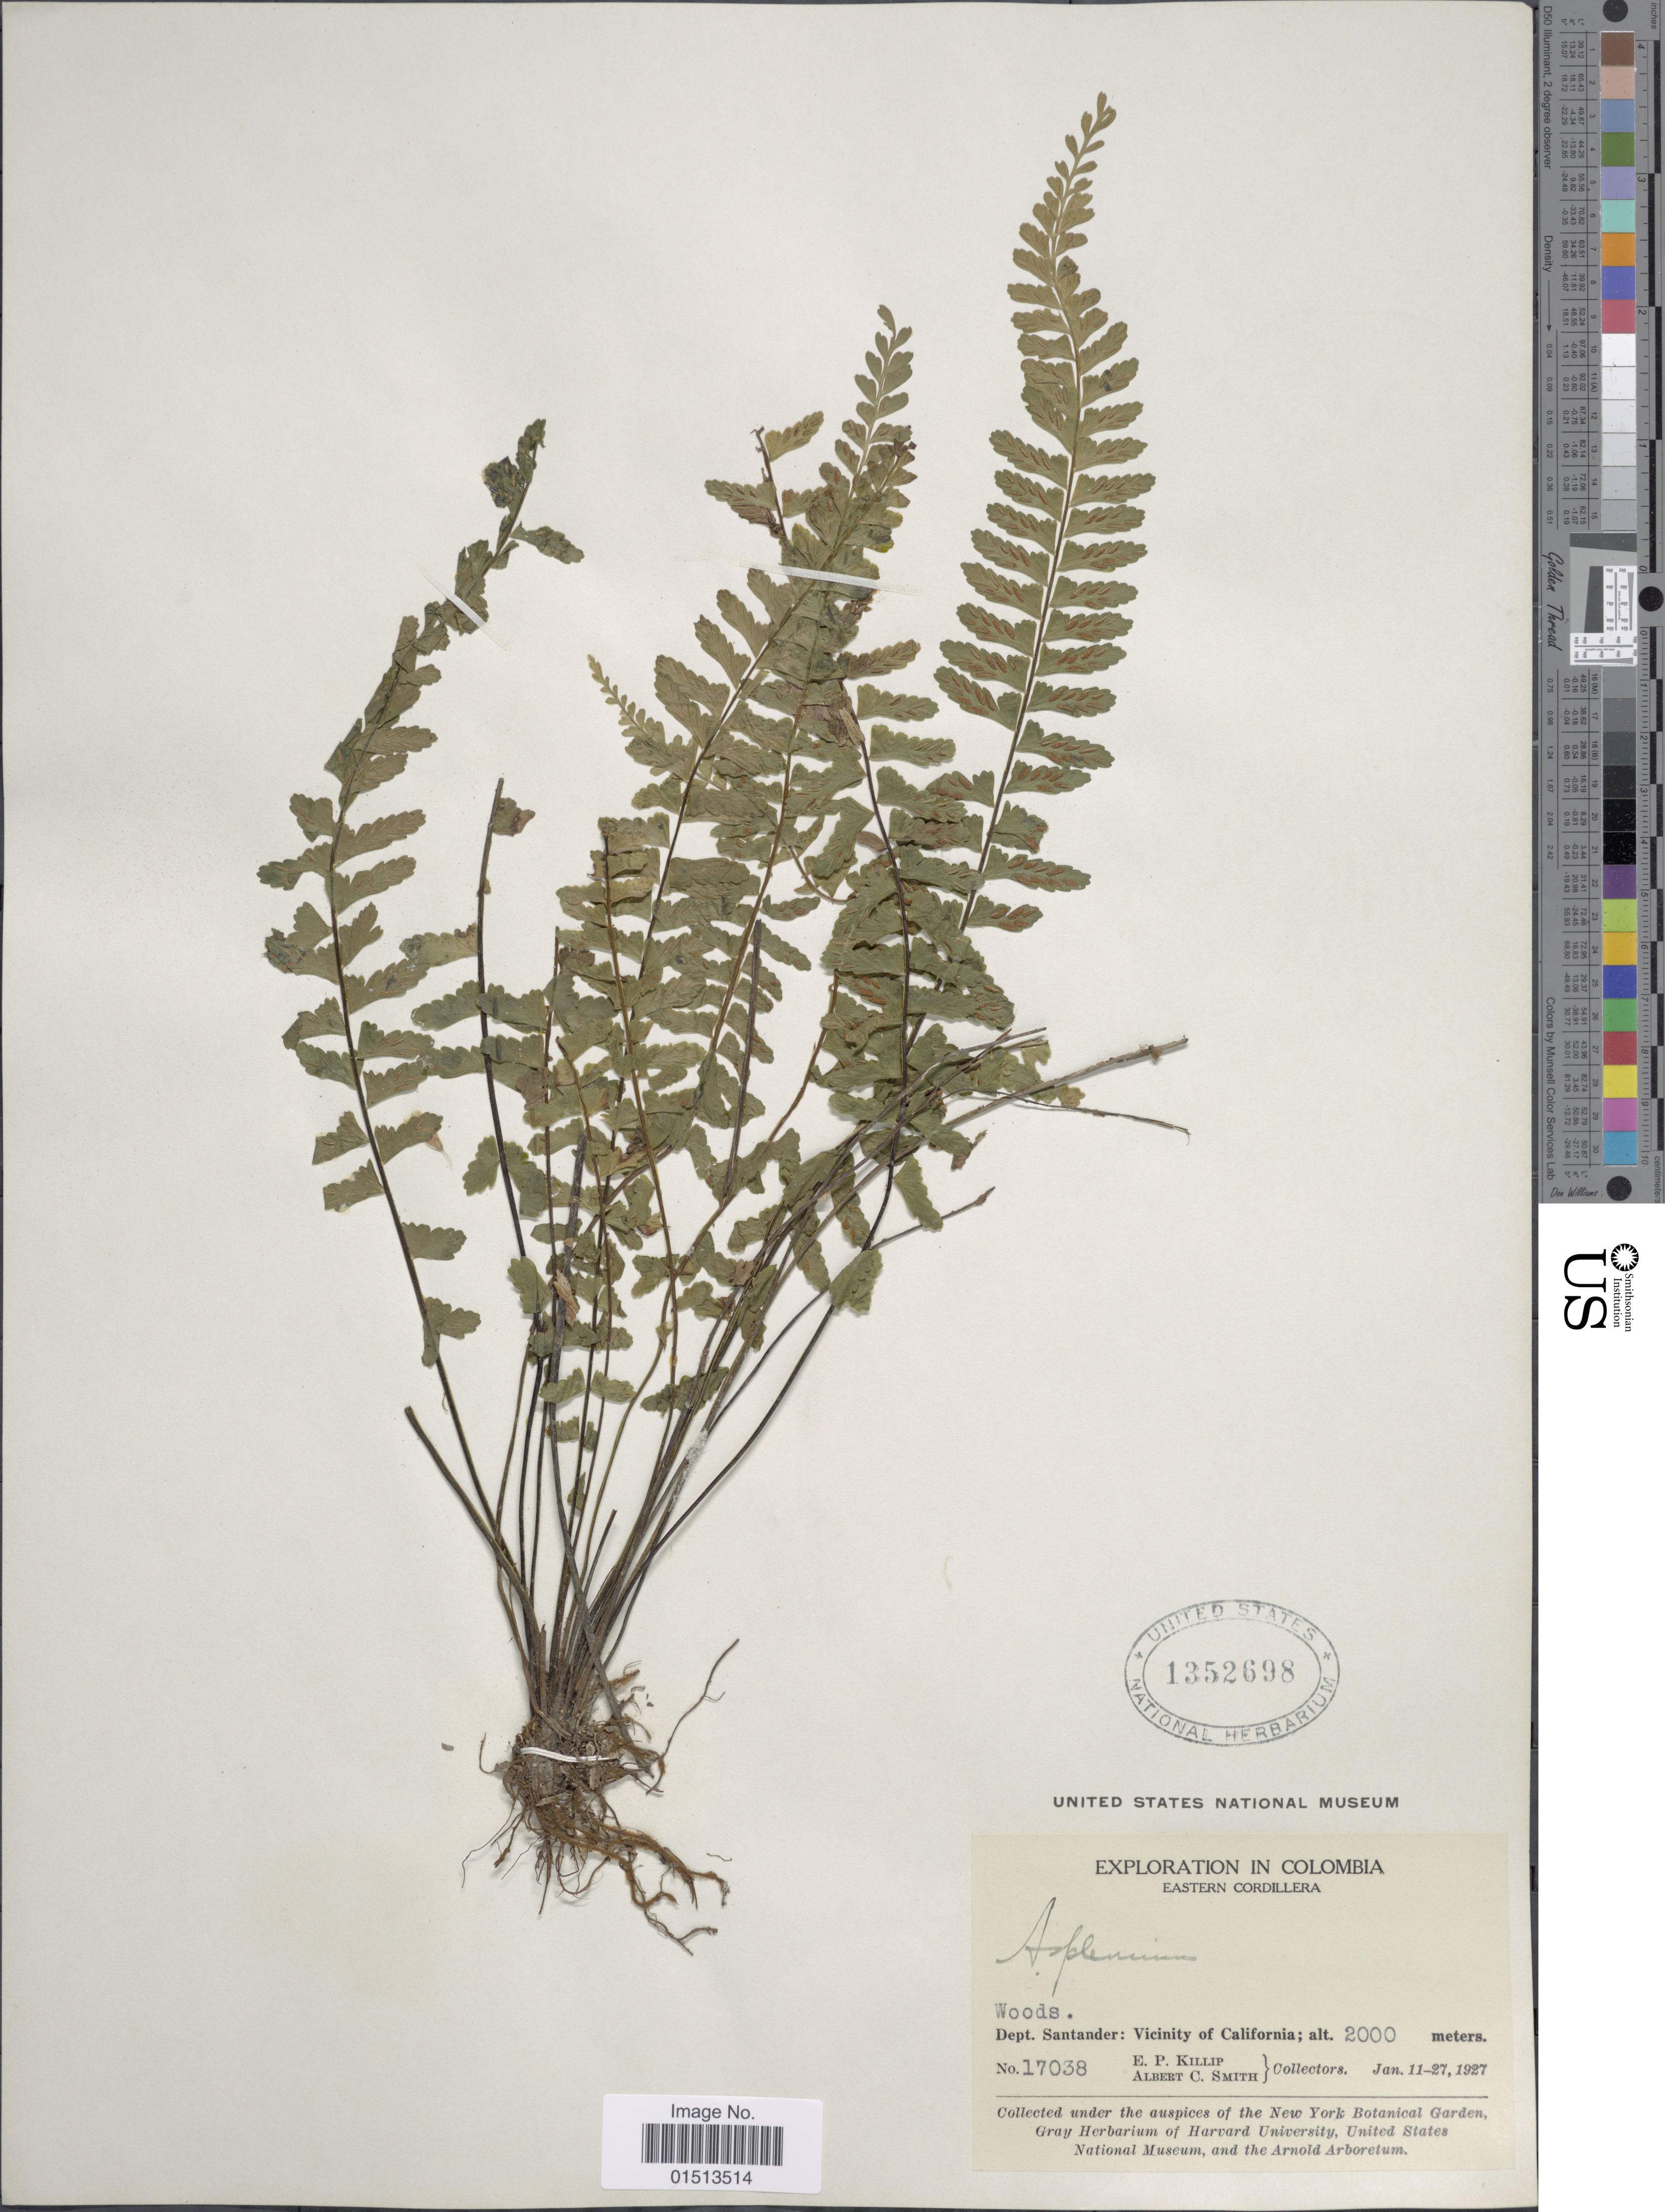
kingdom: Plantae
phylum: Tracheophyta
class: Polypodiopsida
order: Polypodiales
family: Aspleniaceae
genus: Asplenium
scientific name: Asplenium sp.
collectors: E. P. Killip & A. C. Smith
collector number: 17038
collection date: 1927-01-11/1927-01-27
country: Colombia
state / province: Santander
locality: Vicinity of California, Eastern Cordillera.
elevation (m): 2000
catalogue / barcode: US 1352698